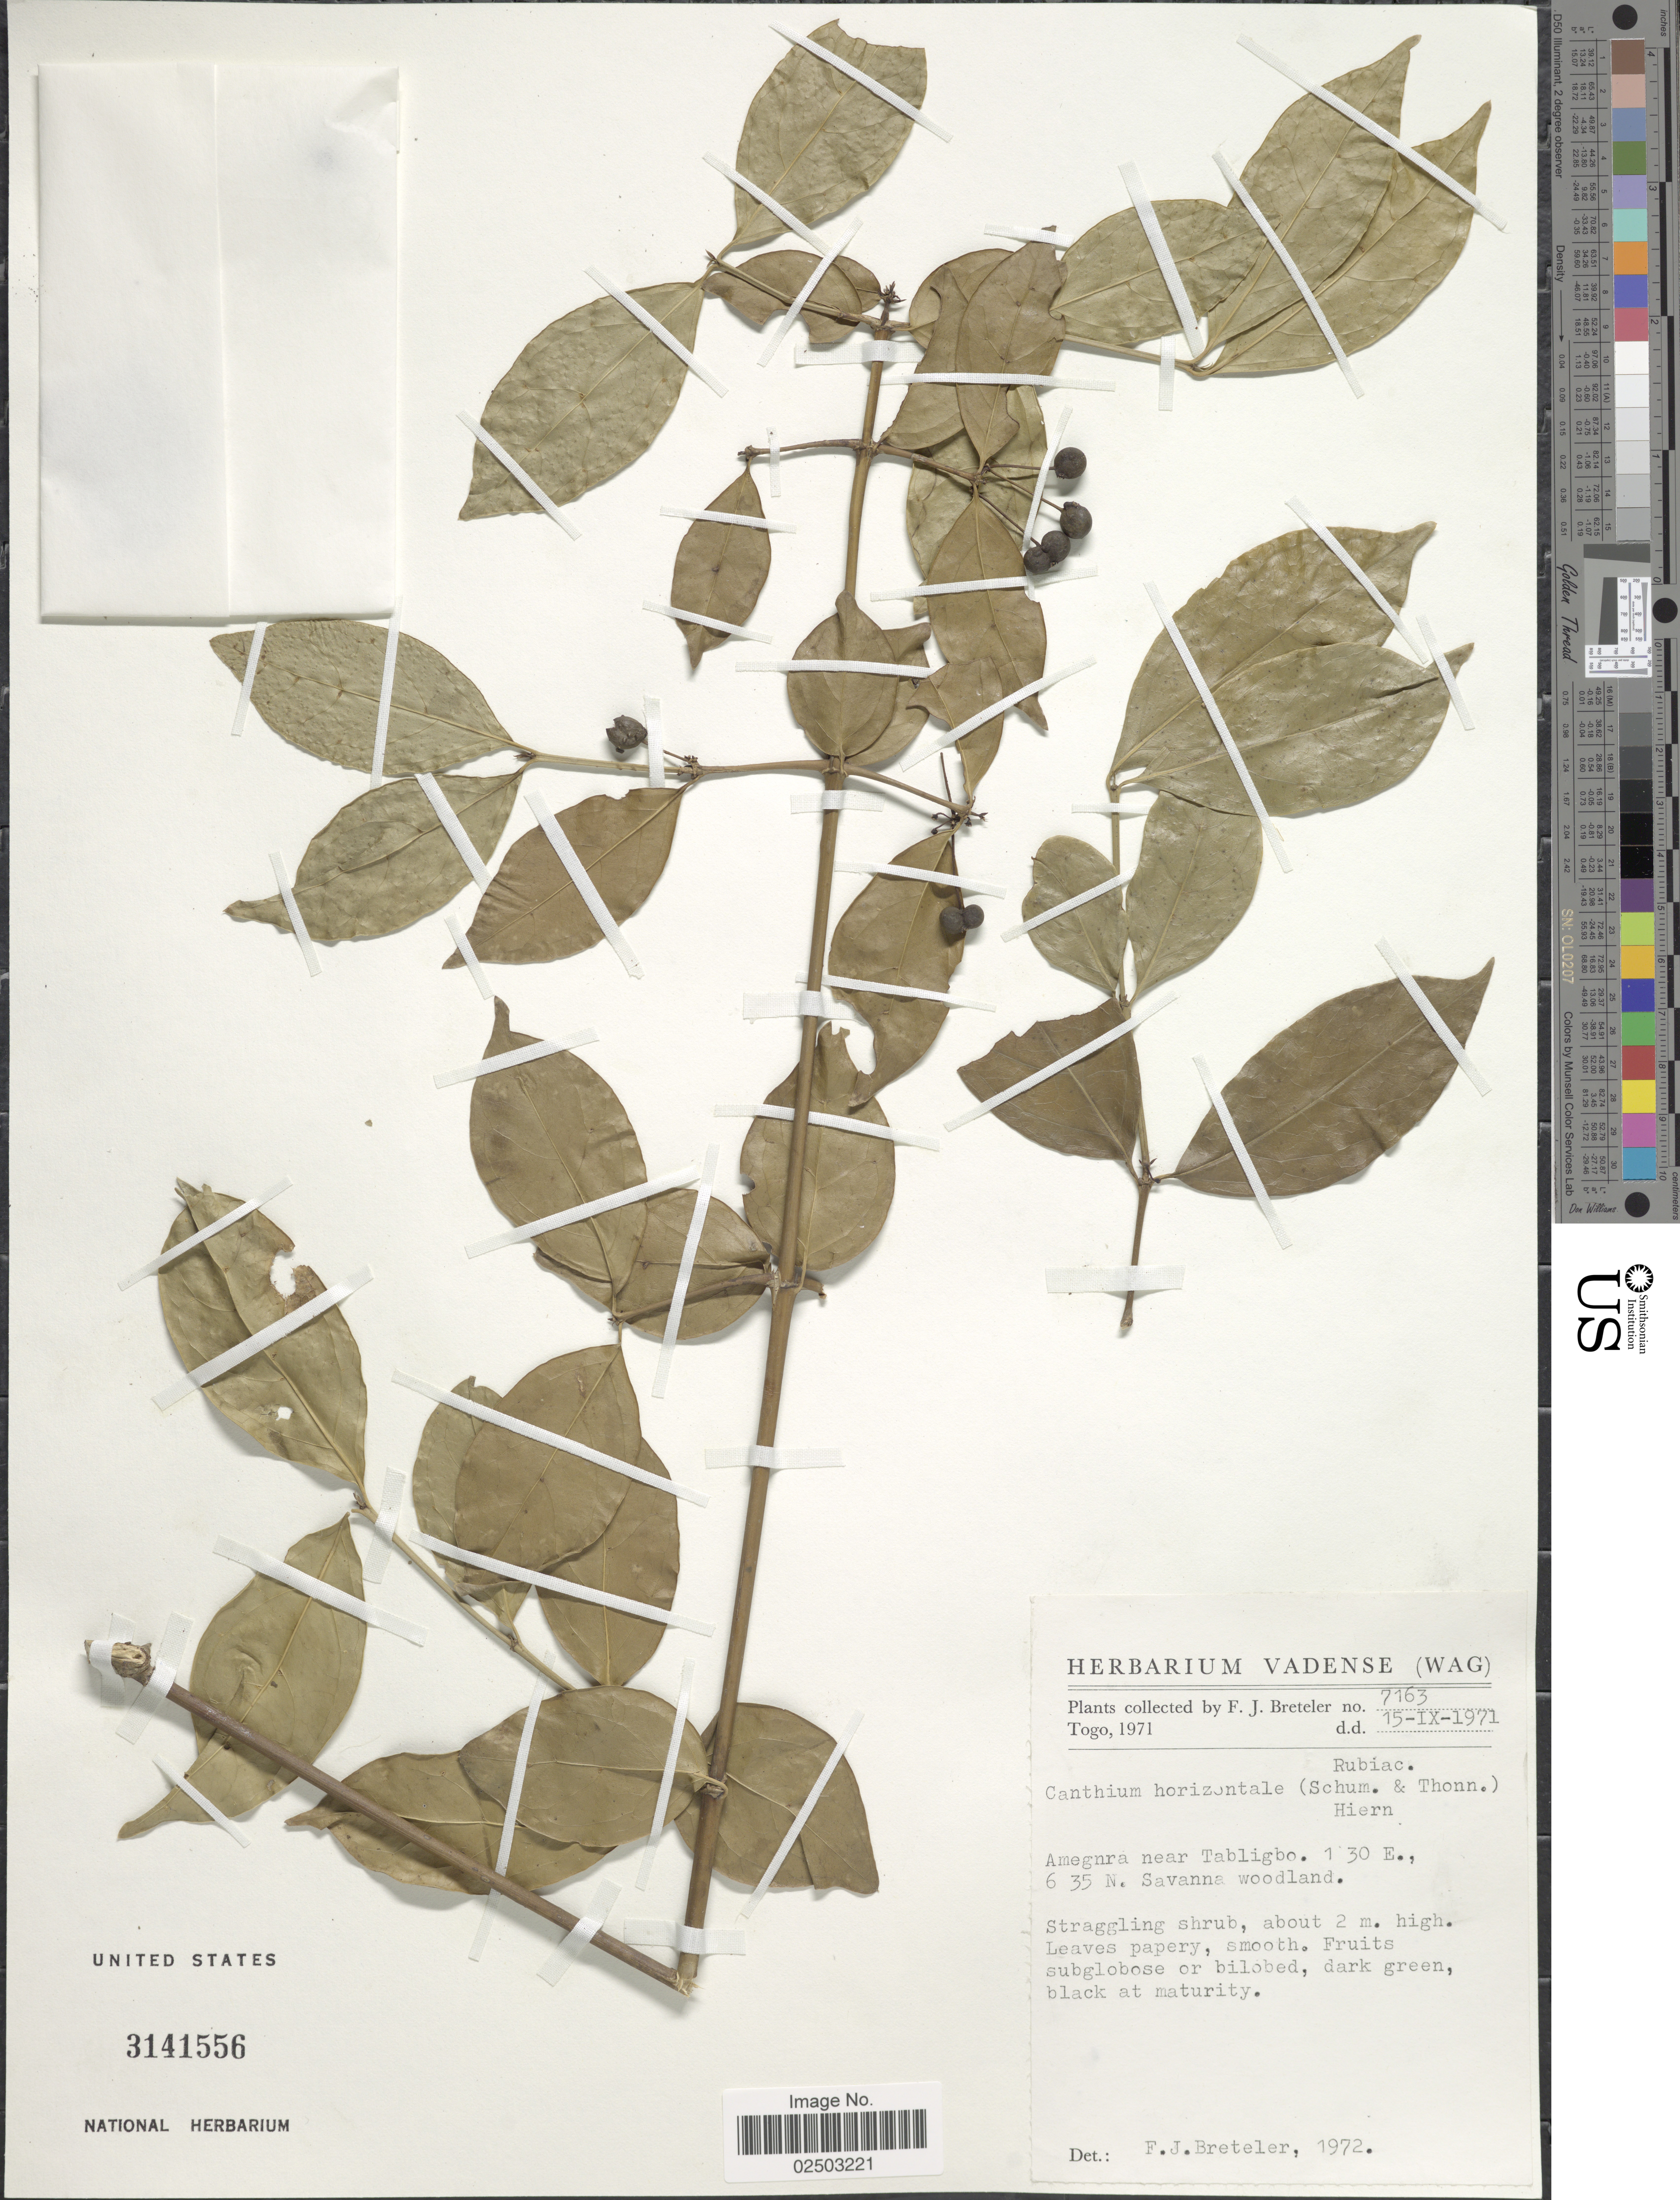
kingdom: Plantae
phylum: Tracheophyta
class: Magnoliopsida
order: Gentianales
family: Rubiaceae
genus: Canthium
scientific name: Canthium horizontale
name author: (Schumach.) Hiern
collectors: F. J. Breteler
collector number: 7163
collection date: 1971-09-15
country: Togo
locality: Amegnra near Tabligboo, Savanna woodland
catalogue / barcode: US 3141556